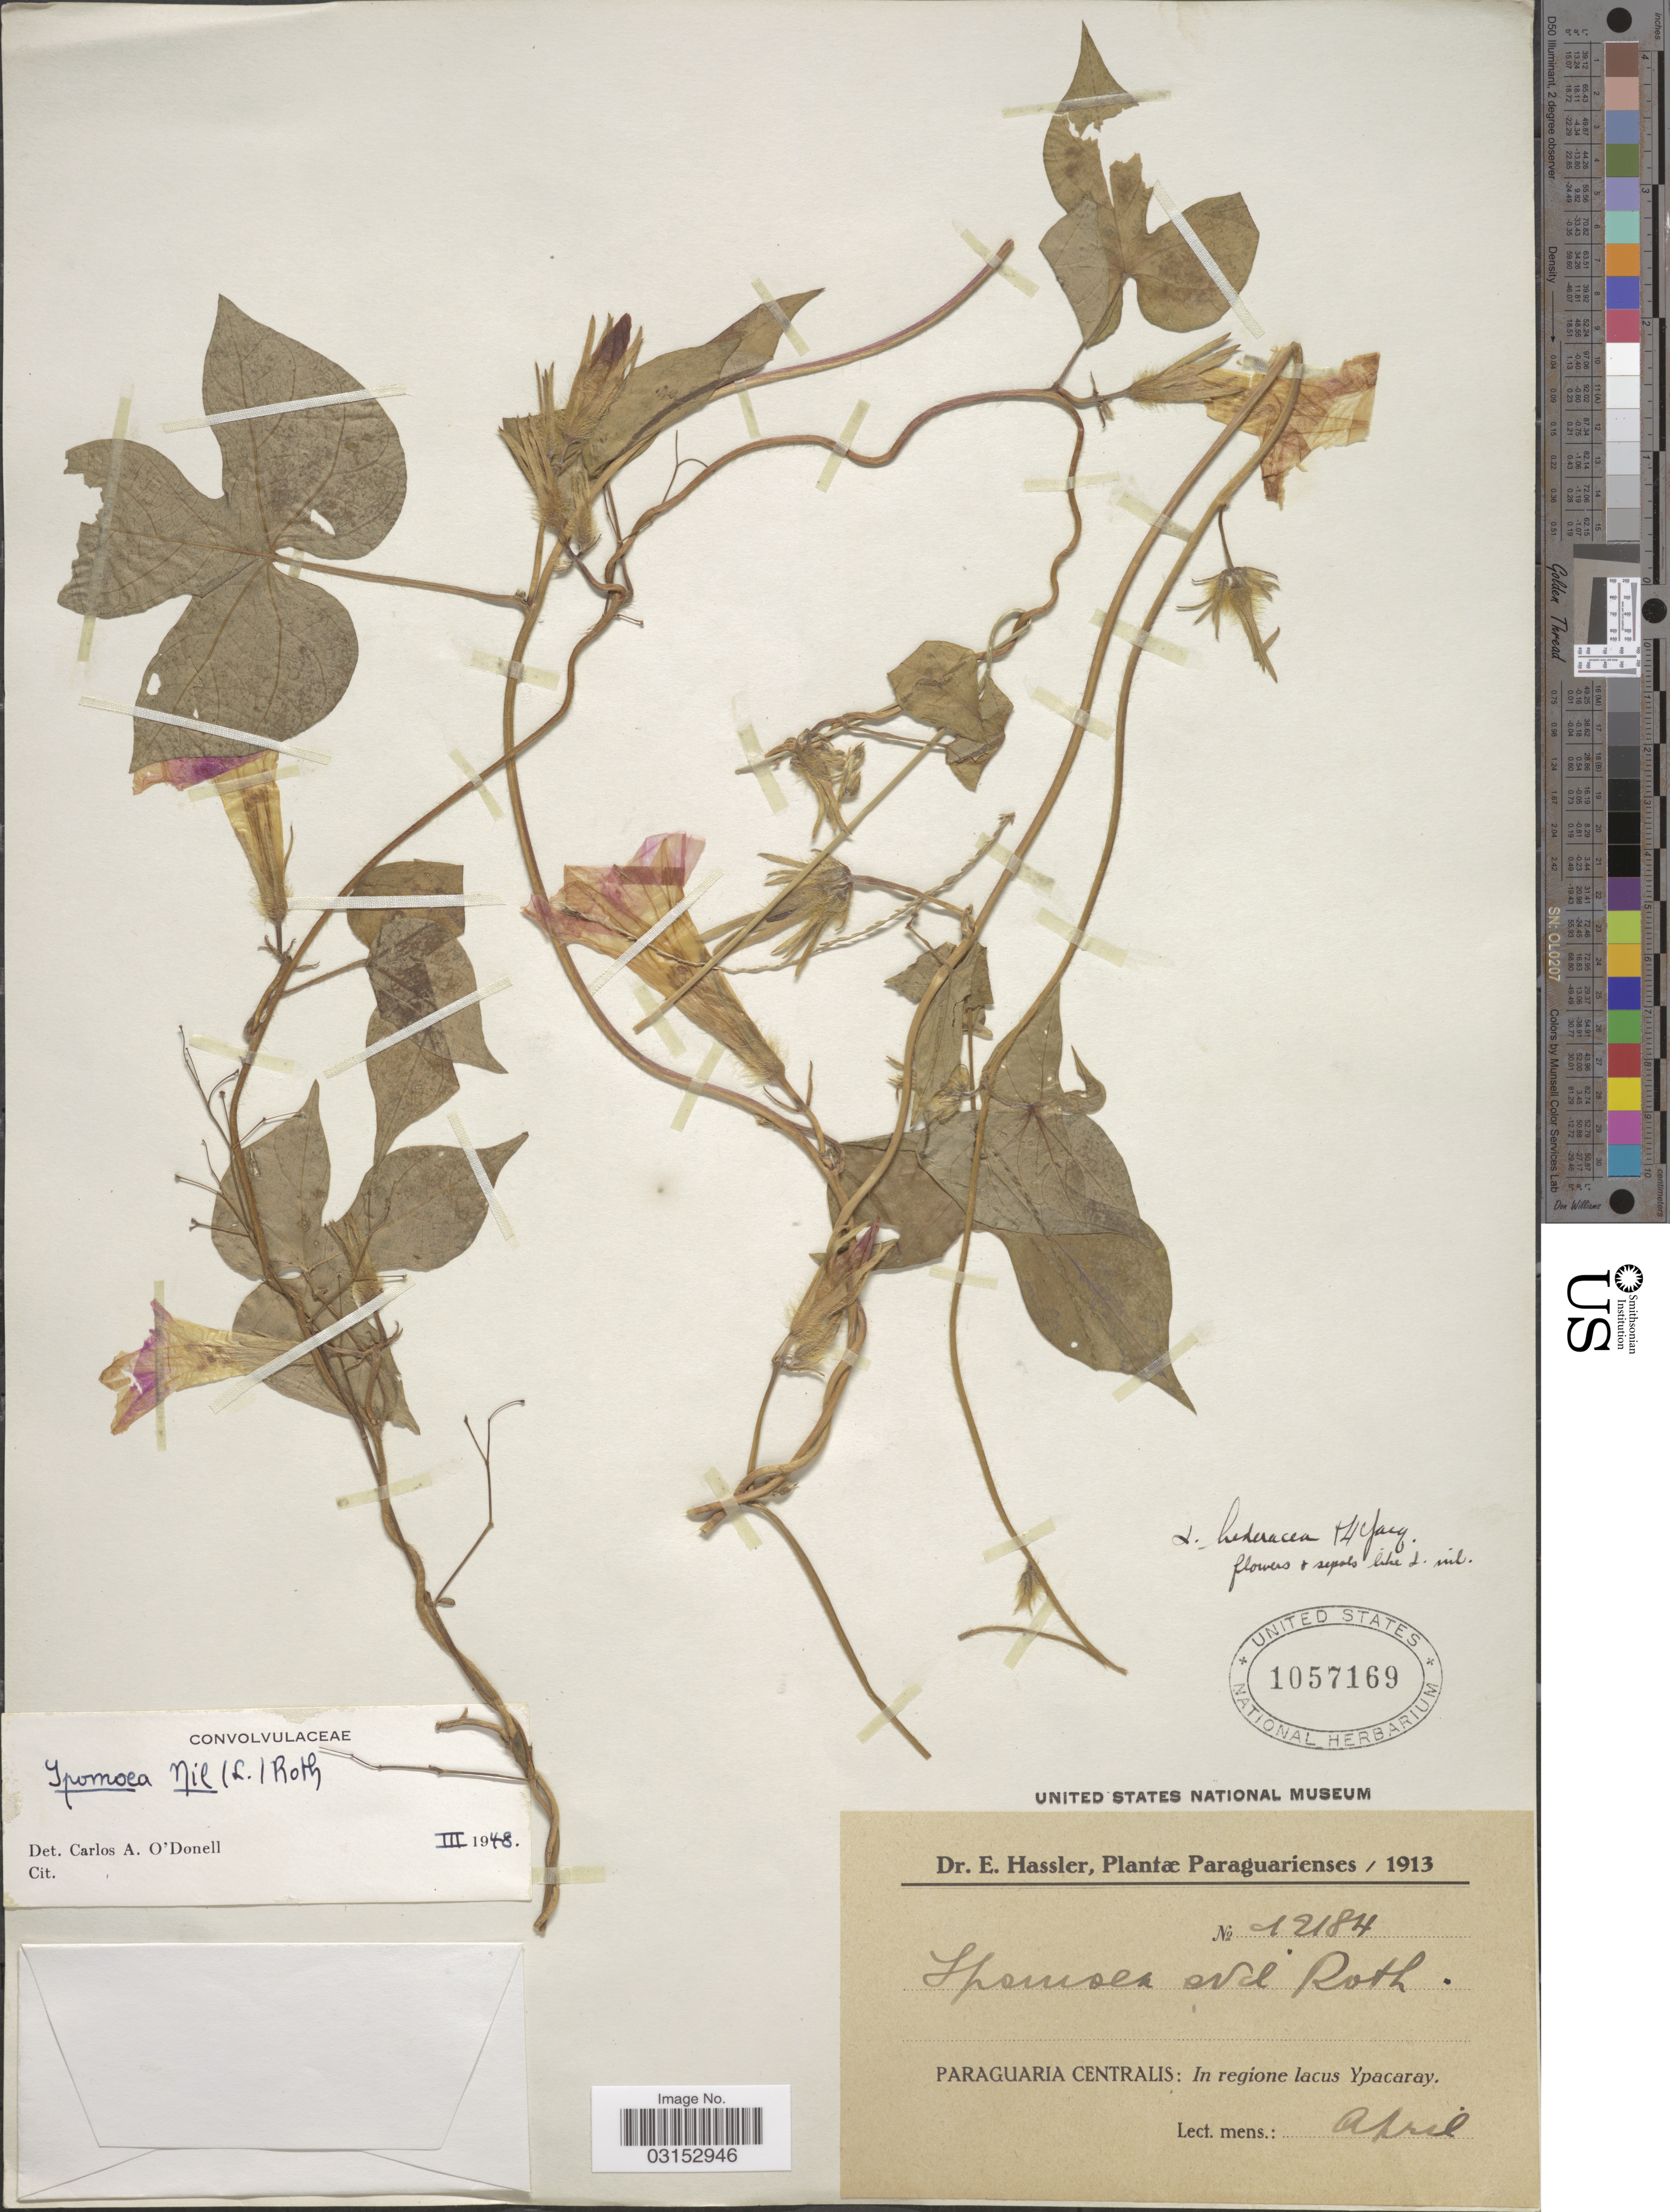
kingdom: Plantae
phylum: Tracheophyta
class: Magnoliopsida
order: Solanales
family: Convolvulaceae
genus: Ipomoea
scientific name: Ipomoea nil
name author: (L.) Roth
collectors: E. Hassler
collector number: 12184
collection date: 1913-04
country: Paraguay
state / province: Paraguari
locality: Paraguarienses. Paraguaria Centralis: In regione lacus Ypacaray.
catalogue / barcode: US 1057169